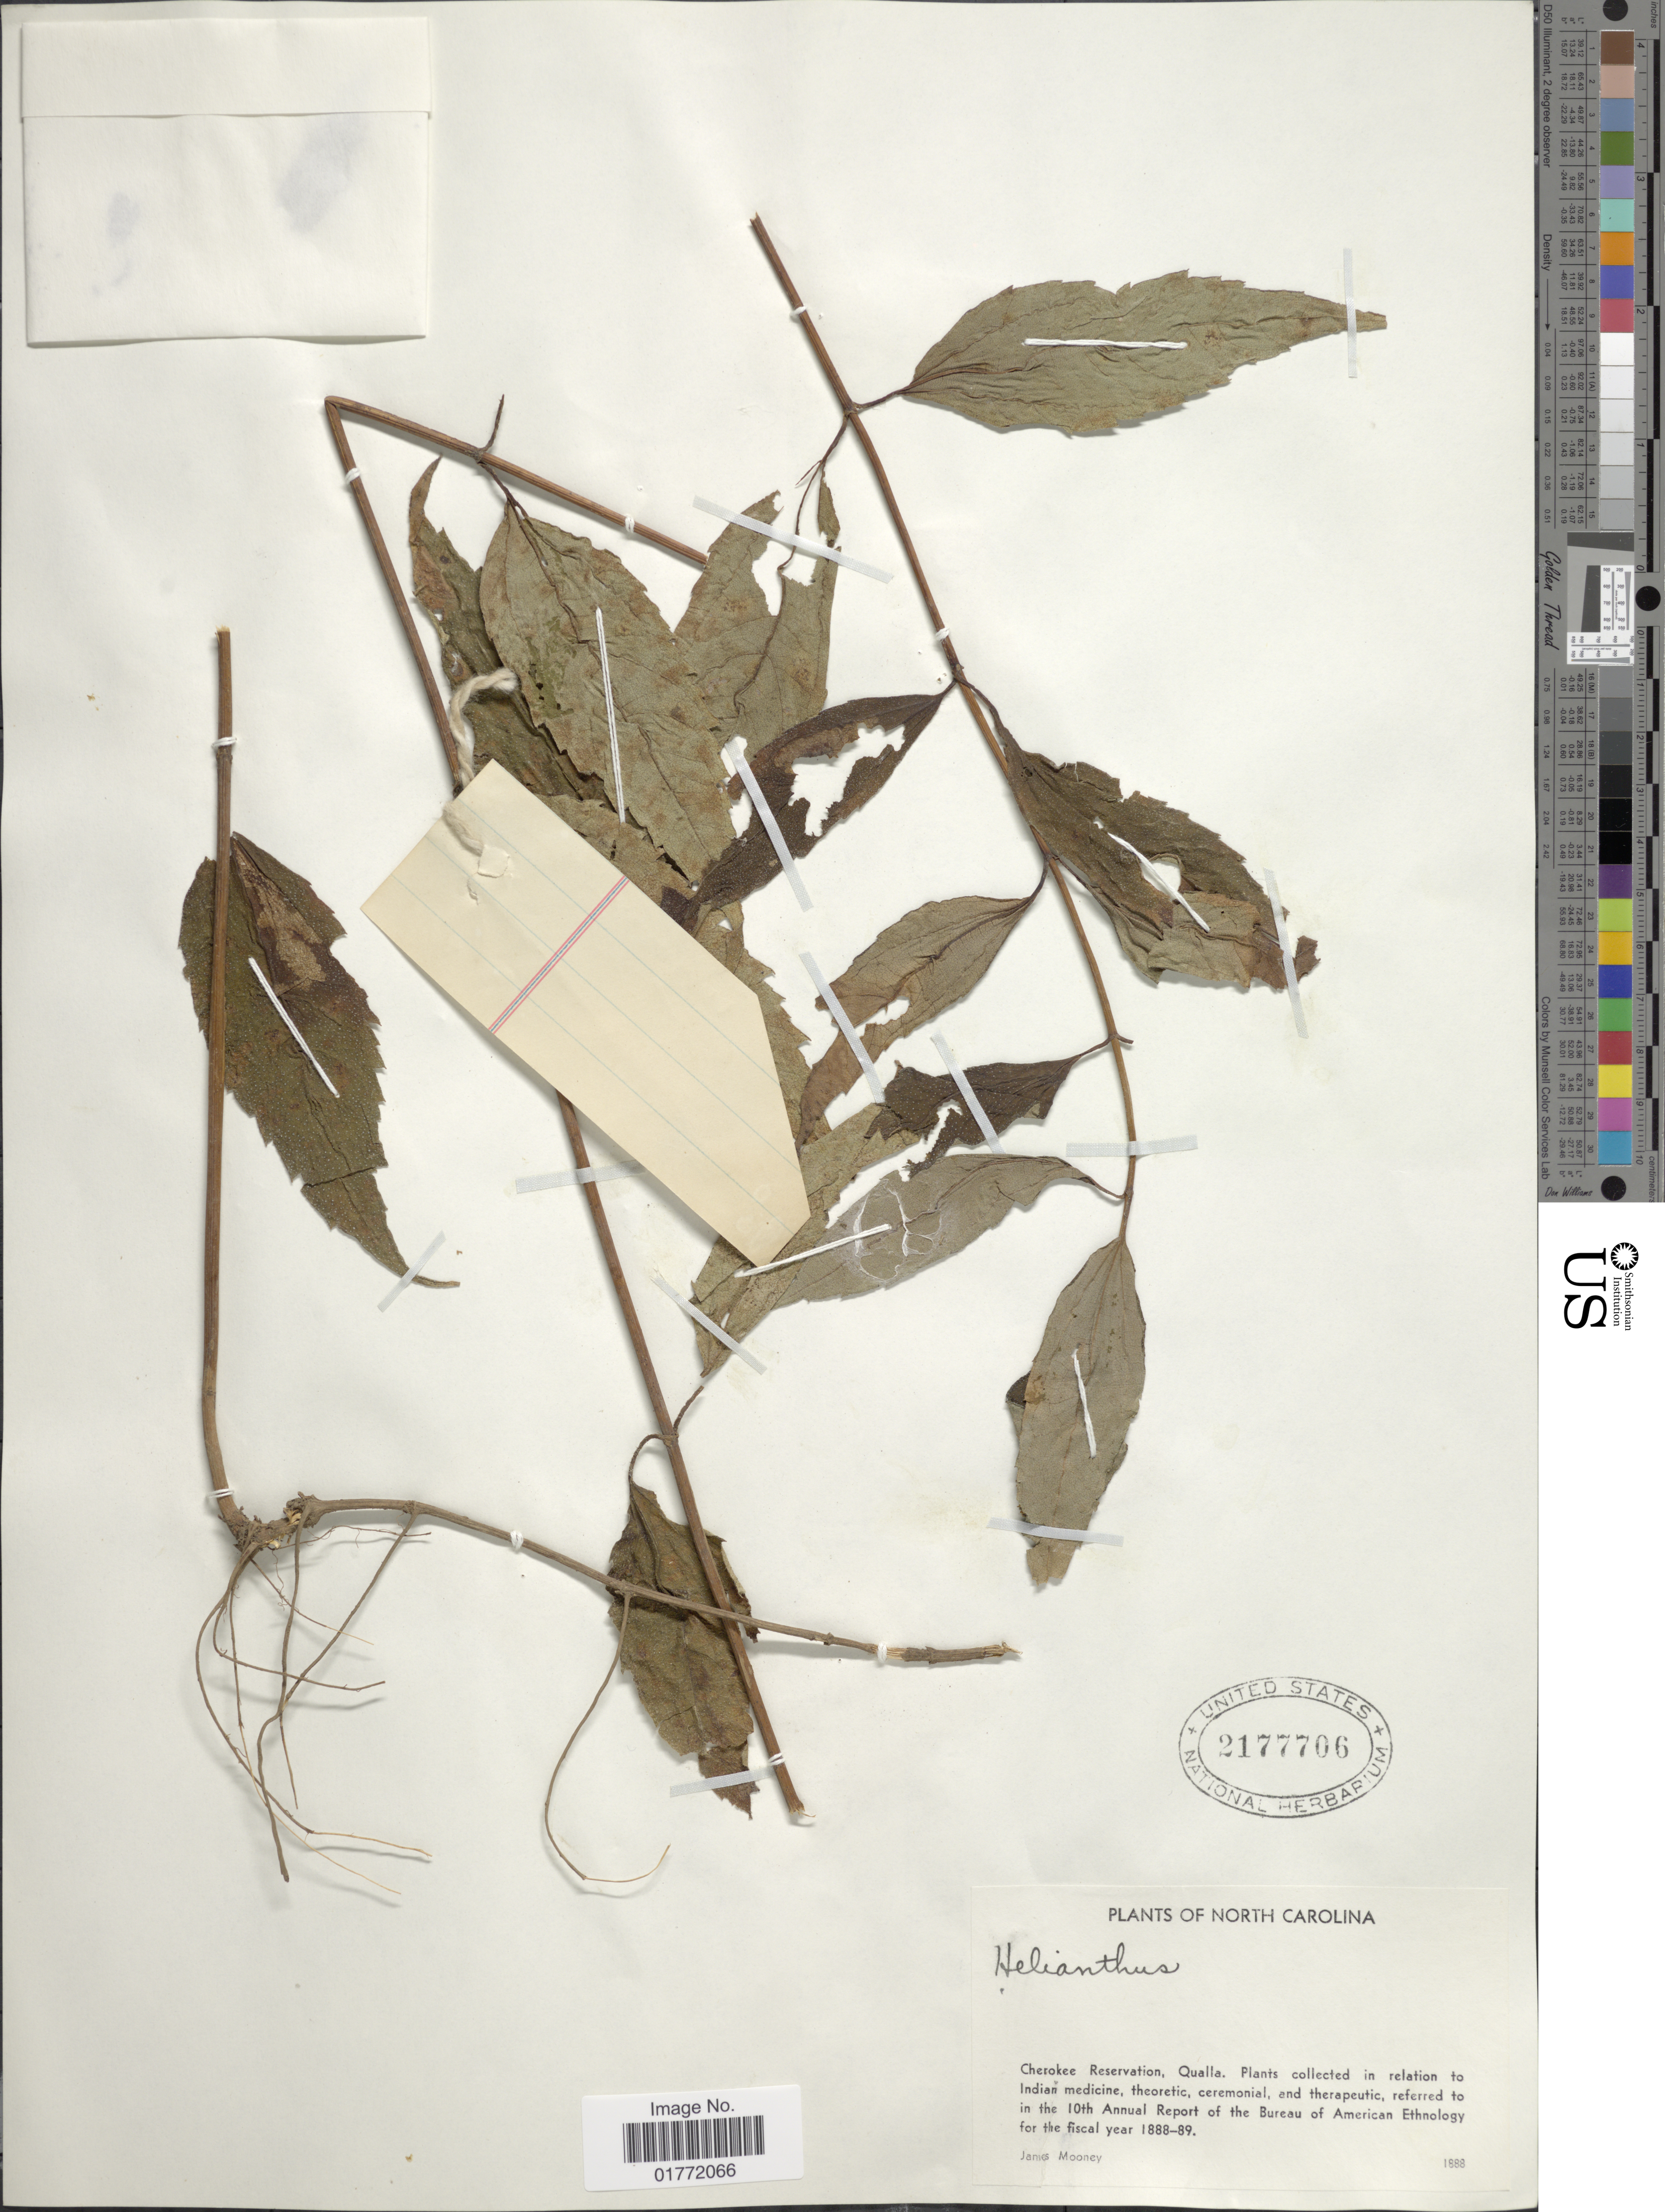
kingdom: Plantae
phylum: Tracheophyta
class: Magnoliopsida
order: Asterales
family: Asteraceae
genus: Helianthus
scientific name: Helianthus sp.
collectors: J. Mooney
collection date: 1888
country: United States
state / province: North Carolina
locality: Cherokee Reservation, Qualla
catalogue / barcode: US 2177706